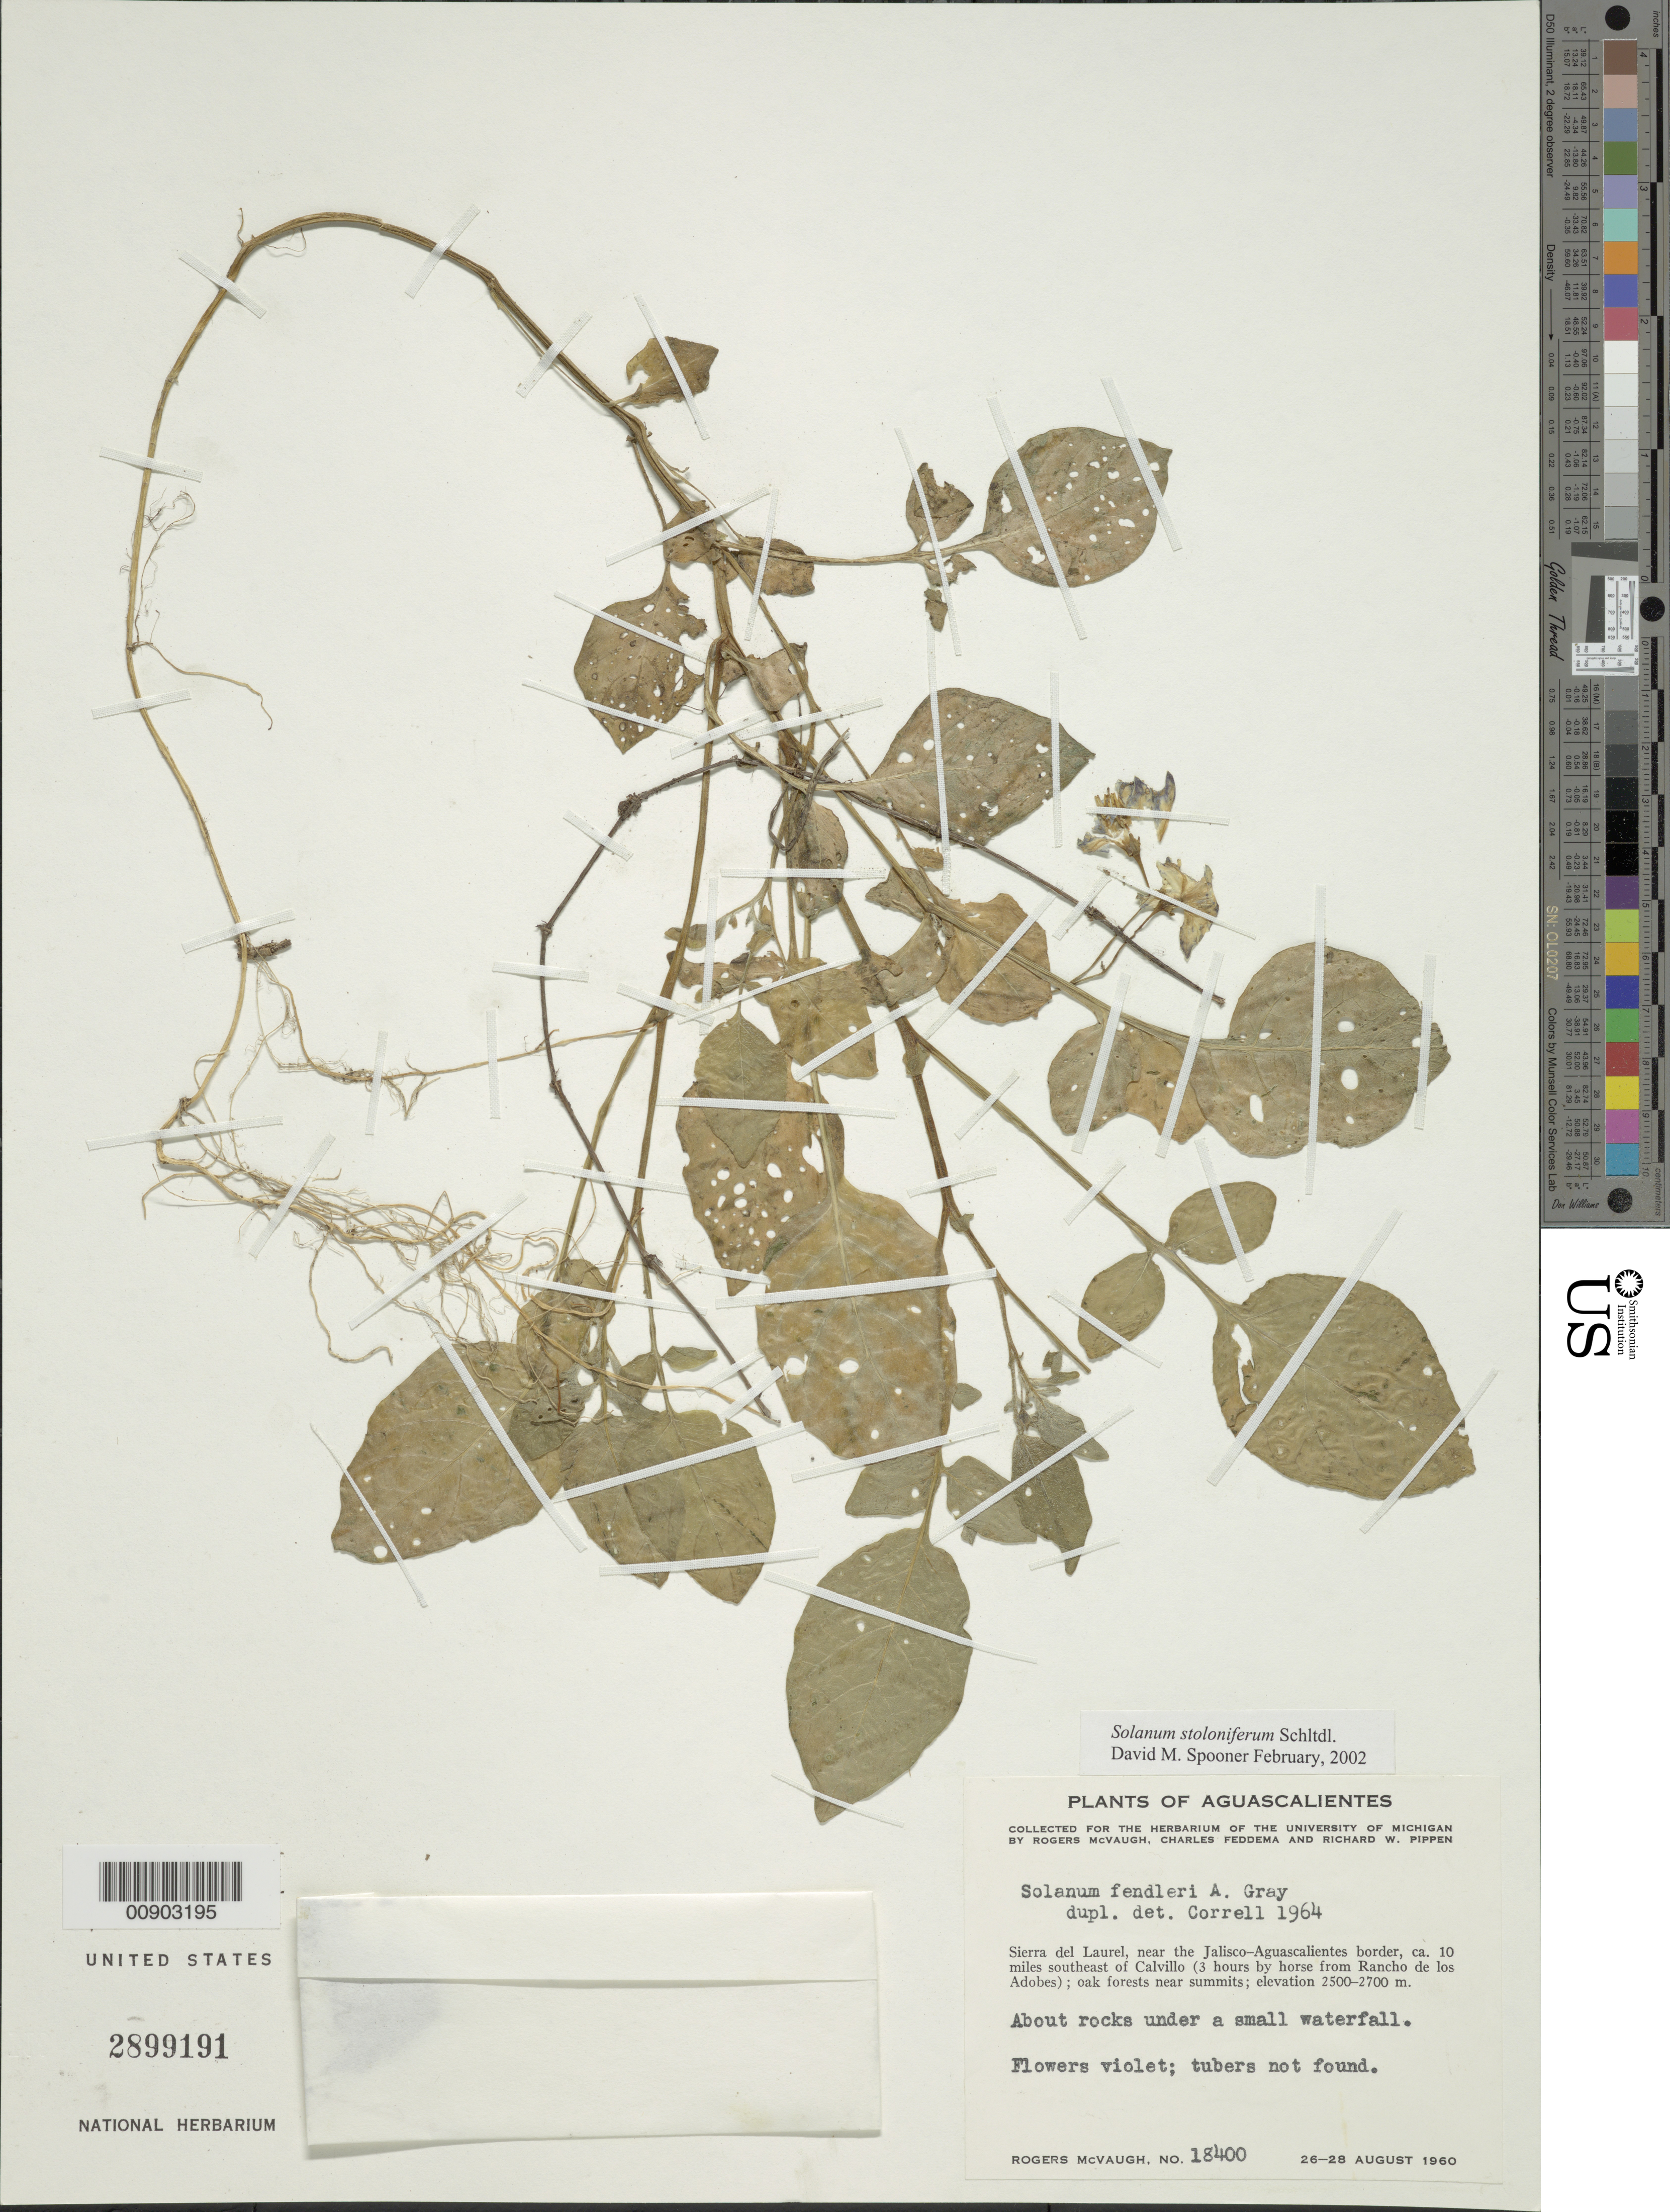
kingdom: Plantae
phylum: Tracheophyta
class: Magnoliopsida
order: Solanales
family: Solanaceae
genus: Solanum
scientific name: Solanum stoloniferum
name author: Schltdl.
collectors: R. McVaugh, C. Feddema & R. W. Pippen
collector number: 18400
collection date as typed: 26 Aug 1960 to 28 Aug 1960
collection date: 1960-08-26/1960-08-28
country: Mexico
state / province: Aguascalientes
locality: Sierra del Laurel, near the Jalisco-Aguascalientes border, ca. 10 miles southeast of Calvillo (3 hours by horse from Rancho de los Adobes).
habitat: Oak forest near summits. About rocks under a small waterfall.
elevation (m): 2700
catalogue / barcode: US 2899191